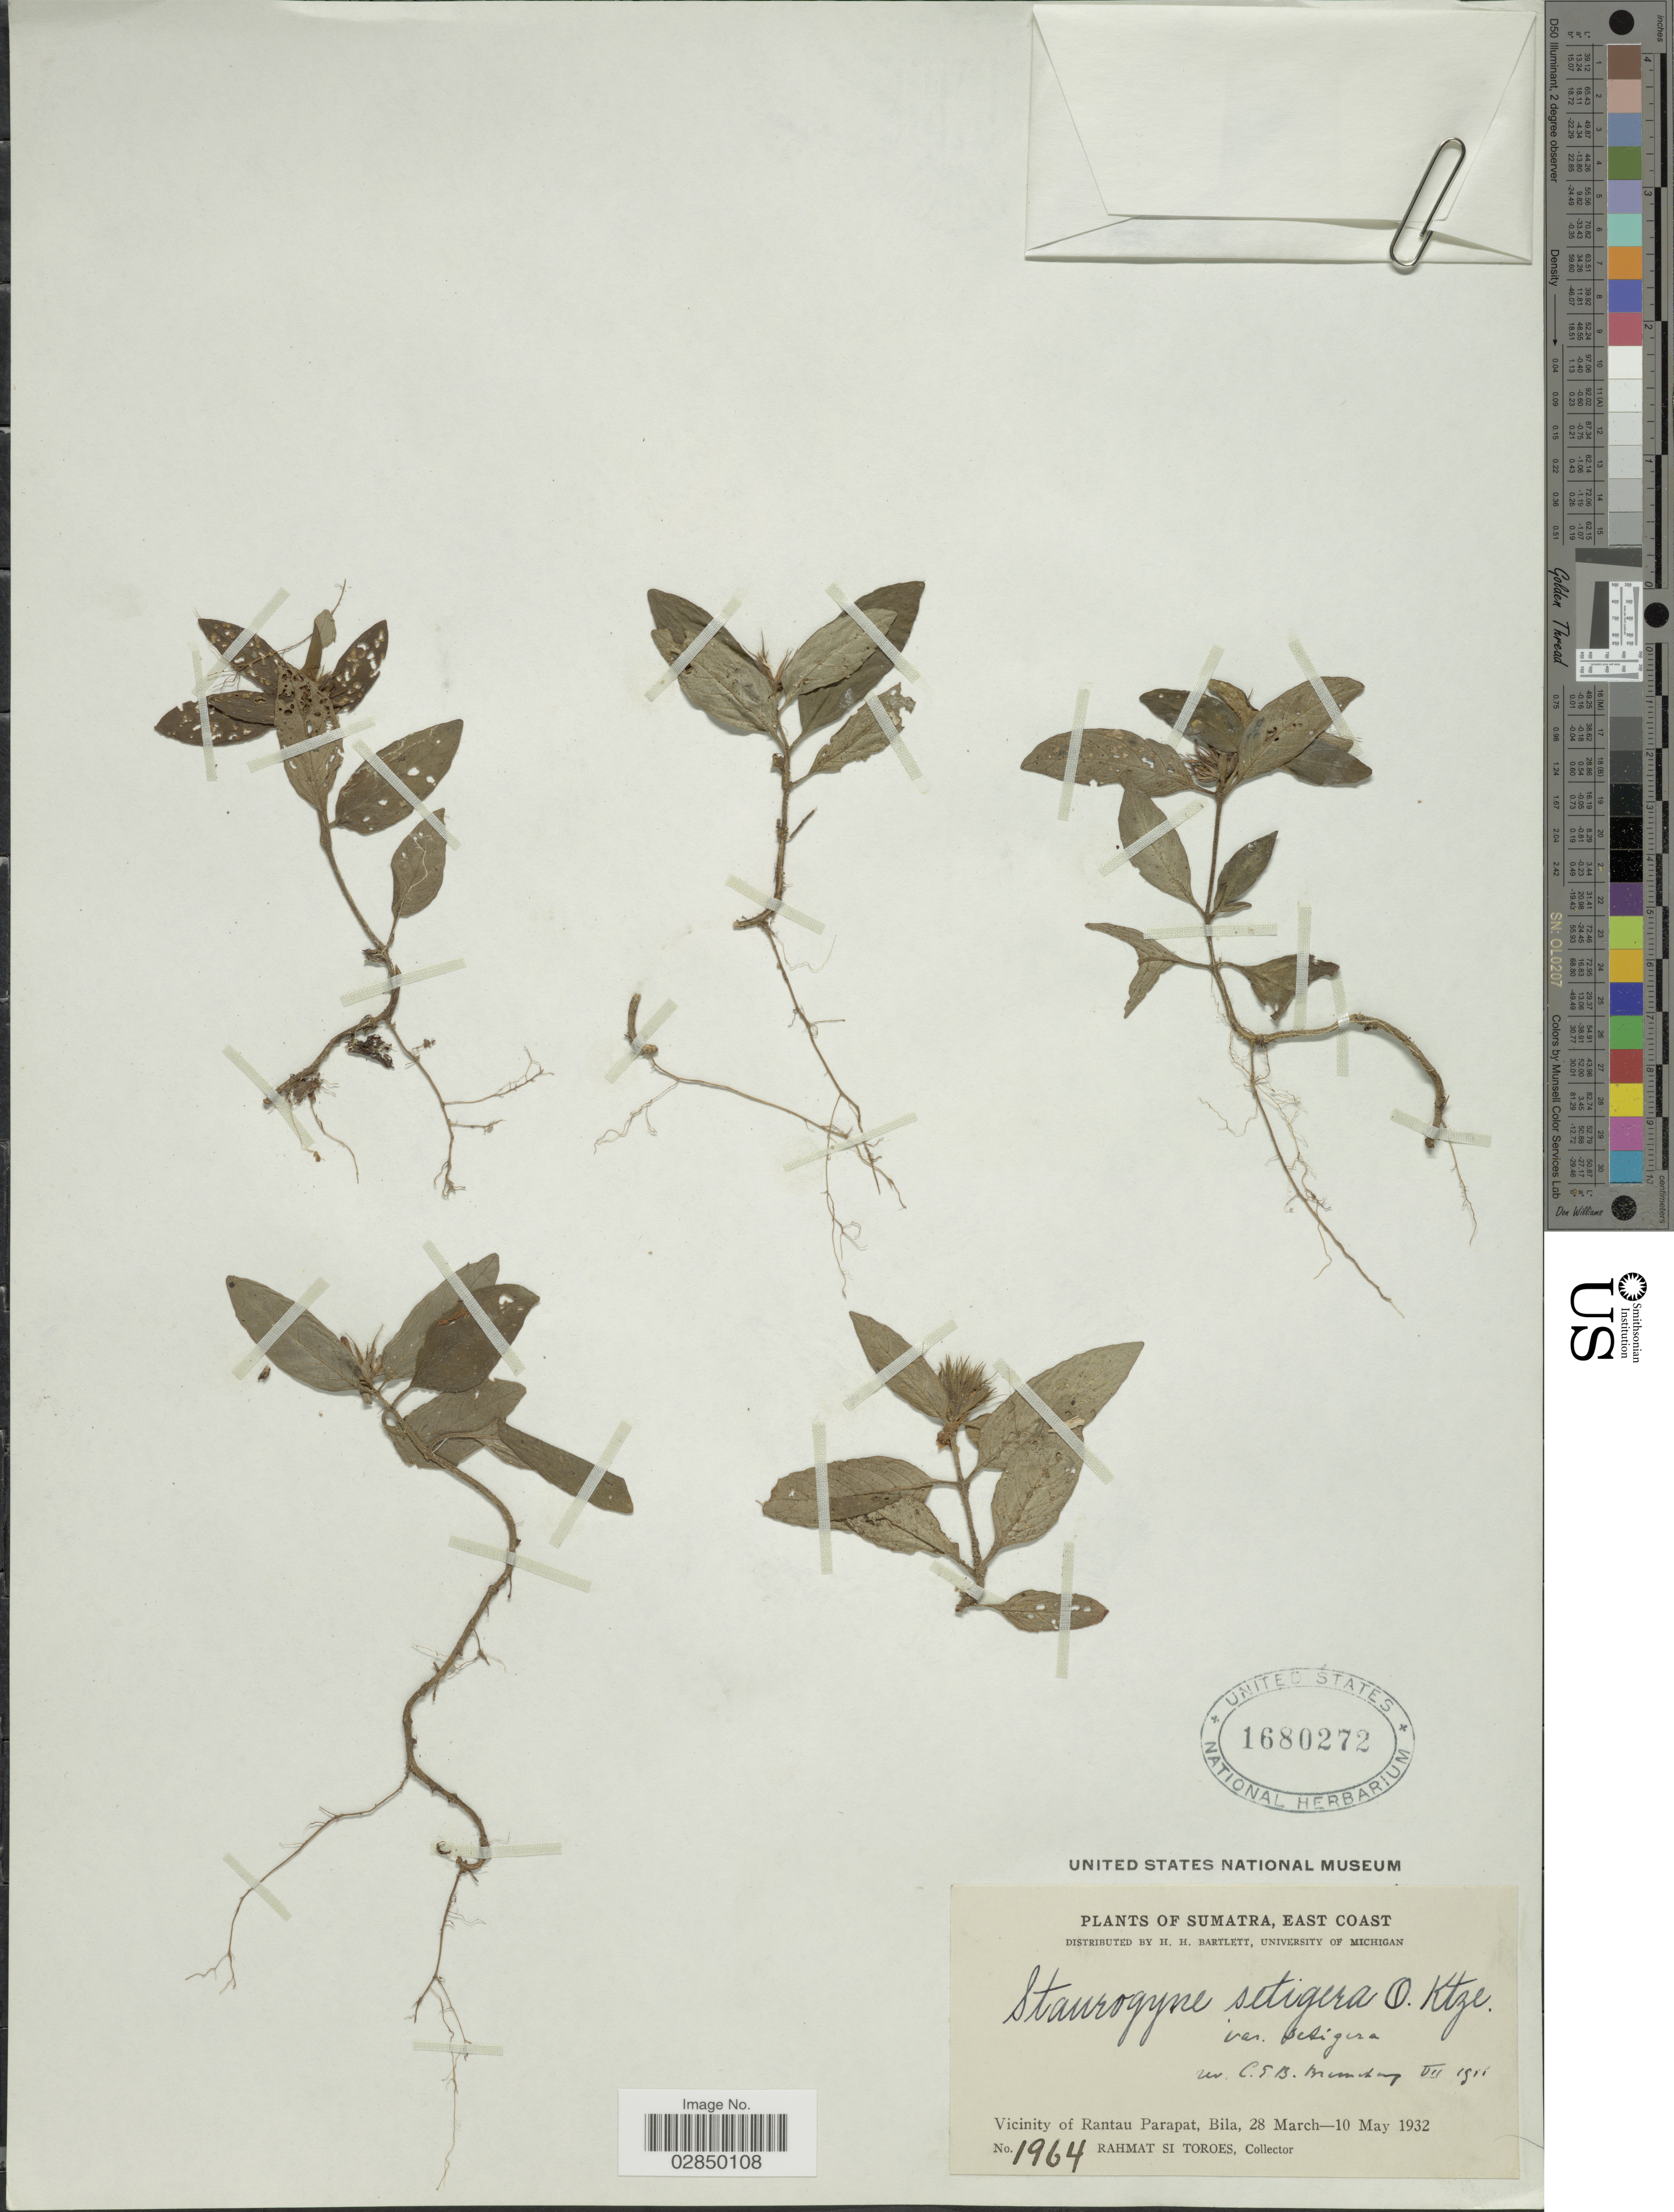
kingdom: Plantae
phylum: Tracheophyta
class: Magnoliopsida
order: Lamiales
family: Acanthaceae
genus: Staurogyne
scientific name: Staurogyne setigera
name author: Kuntze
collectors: Rahmat Si Boeea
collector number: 1964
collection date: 1932-03-28/1932-05-10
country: Indonesia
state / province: Sumatra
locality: East Coast. Vicinity of Rantau Parapat, Bila.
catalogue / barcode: US 1680272